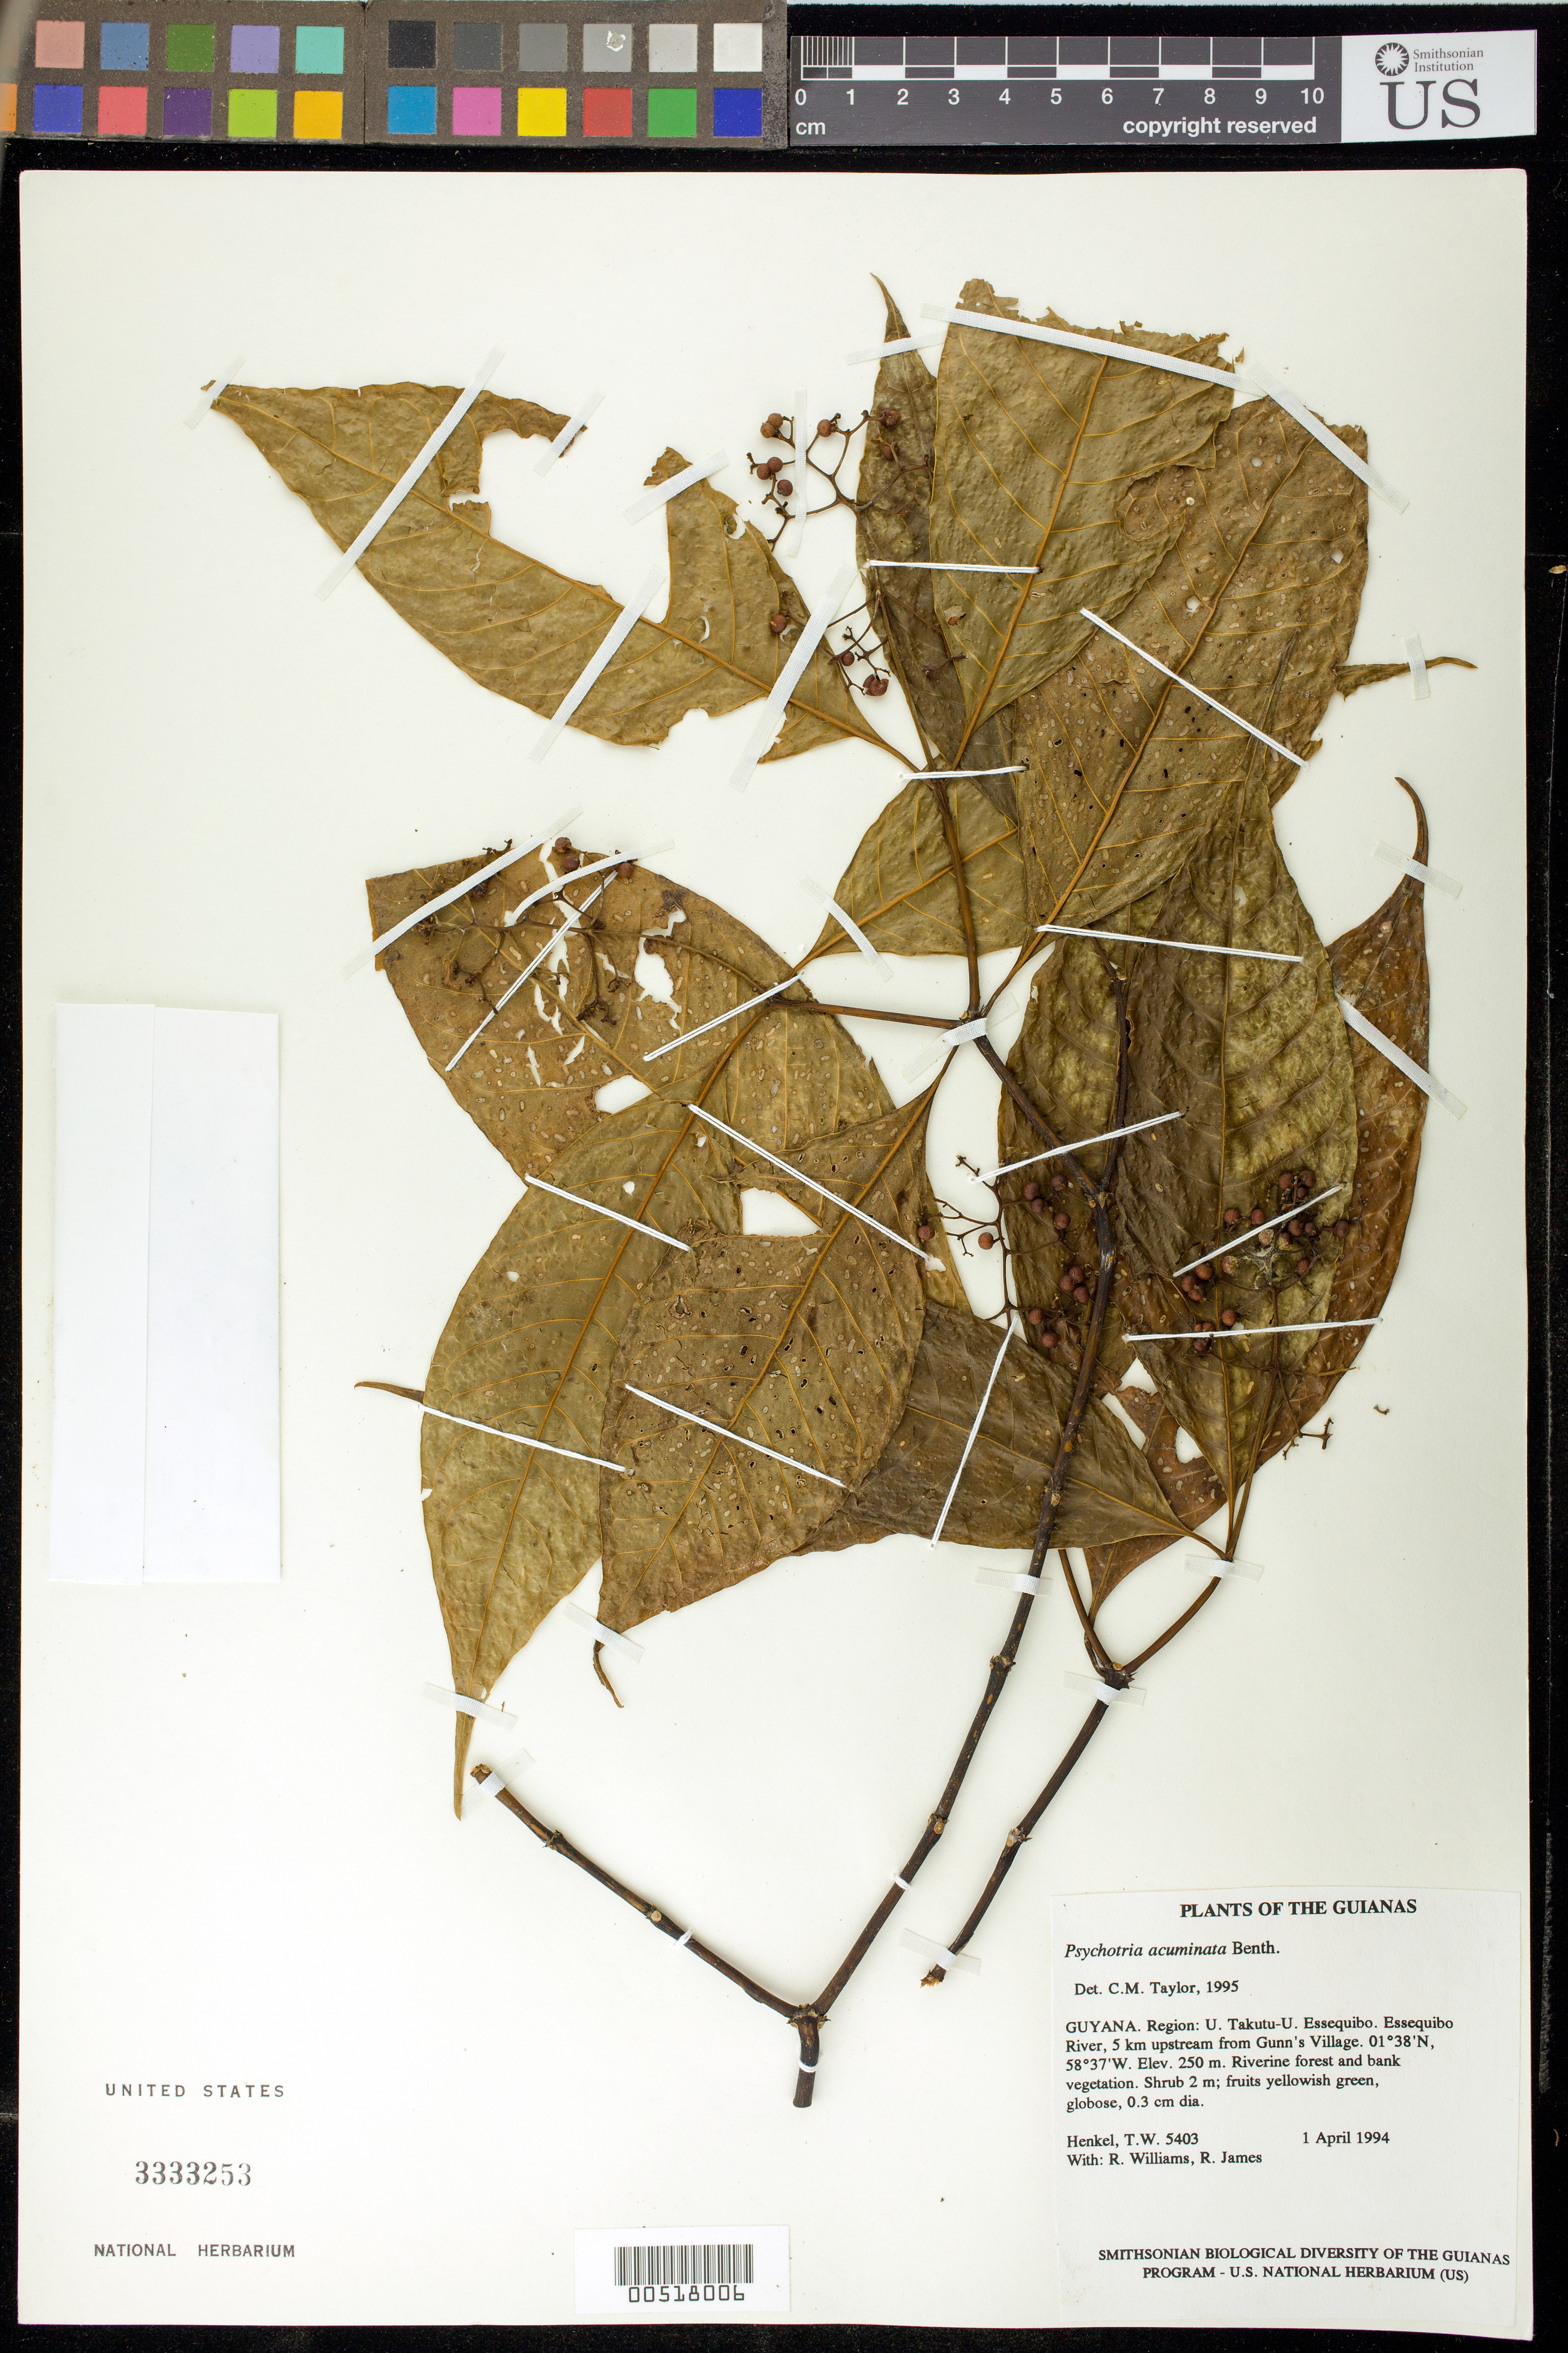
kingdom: Plantae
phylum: Tracheophyta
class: Magnoliopsida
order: Gentianales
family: Rubiaceae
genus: Palicourea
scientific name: Palicourea acuminata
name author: (Benth.) Borhidi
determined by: Kirkbride, J. H., Jr.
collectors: T. Henkel, R. Williams & R. James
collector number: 5403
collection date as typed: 1 April 1994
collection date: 1994-04-01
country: Guyana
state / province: U. Takutu-U. Essequibo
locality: Essequibo River, 5 km upstream from Gunn's Village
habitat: Riverine forest and bank vegetation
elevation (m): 250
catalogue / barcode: US 3333253